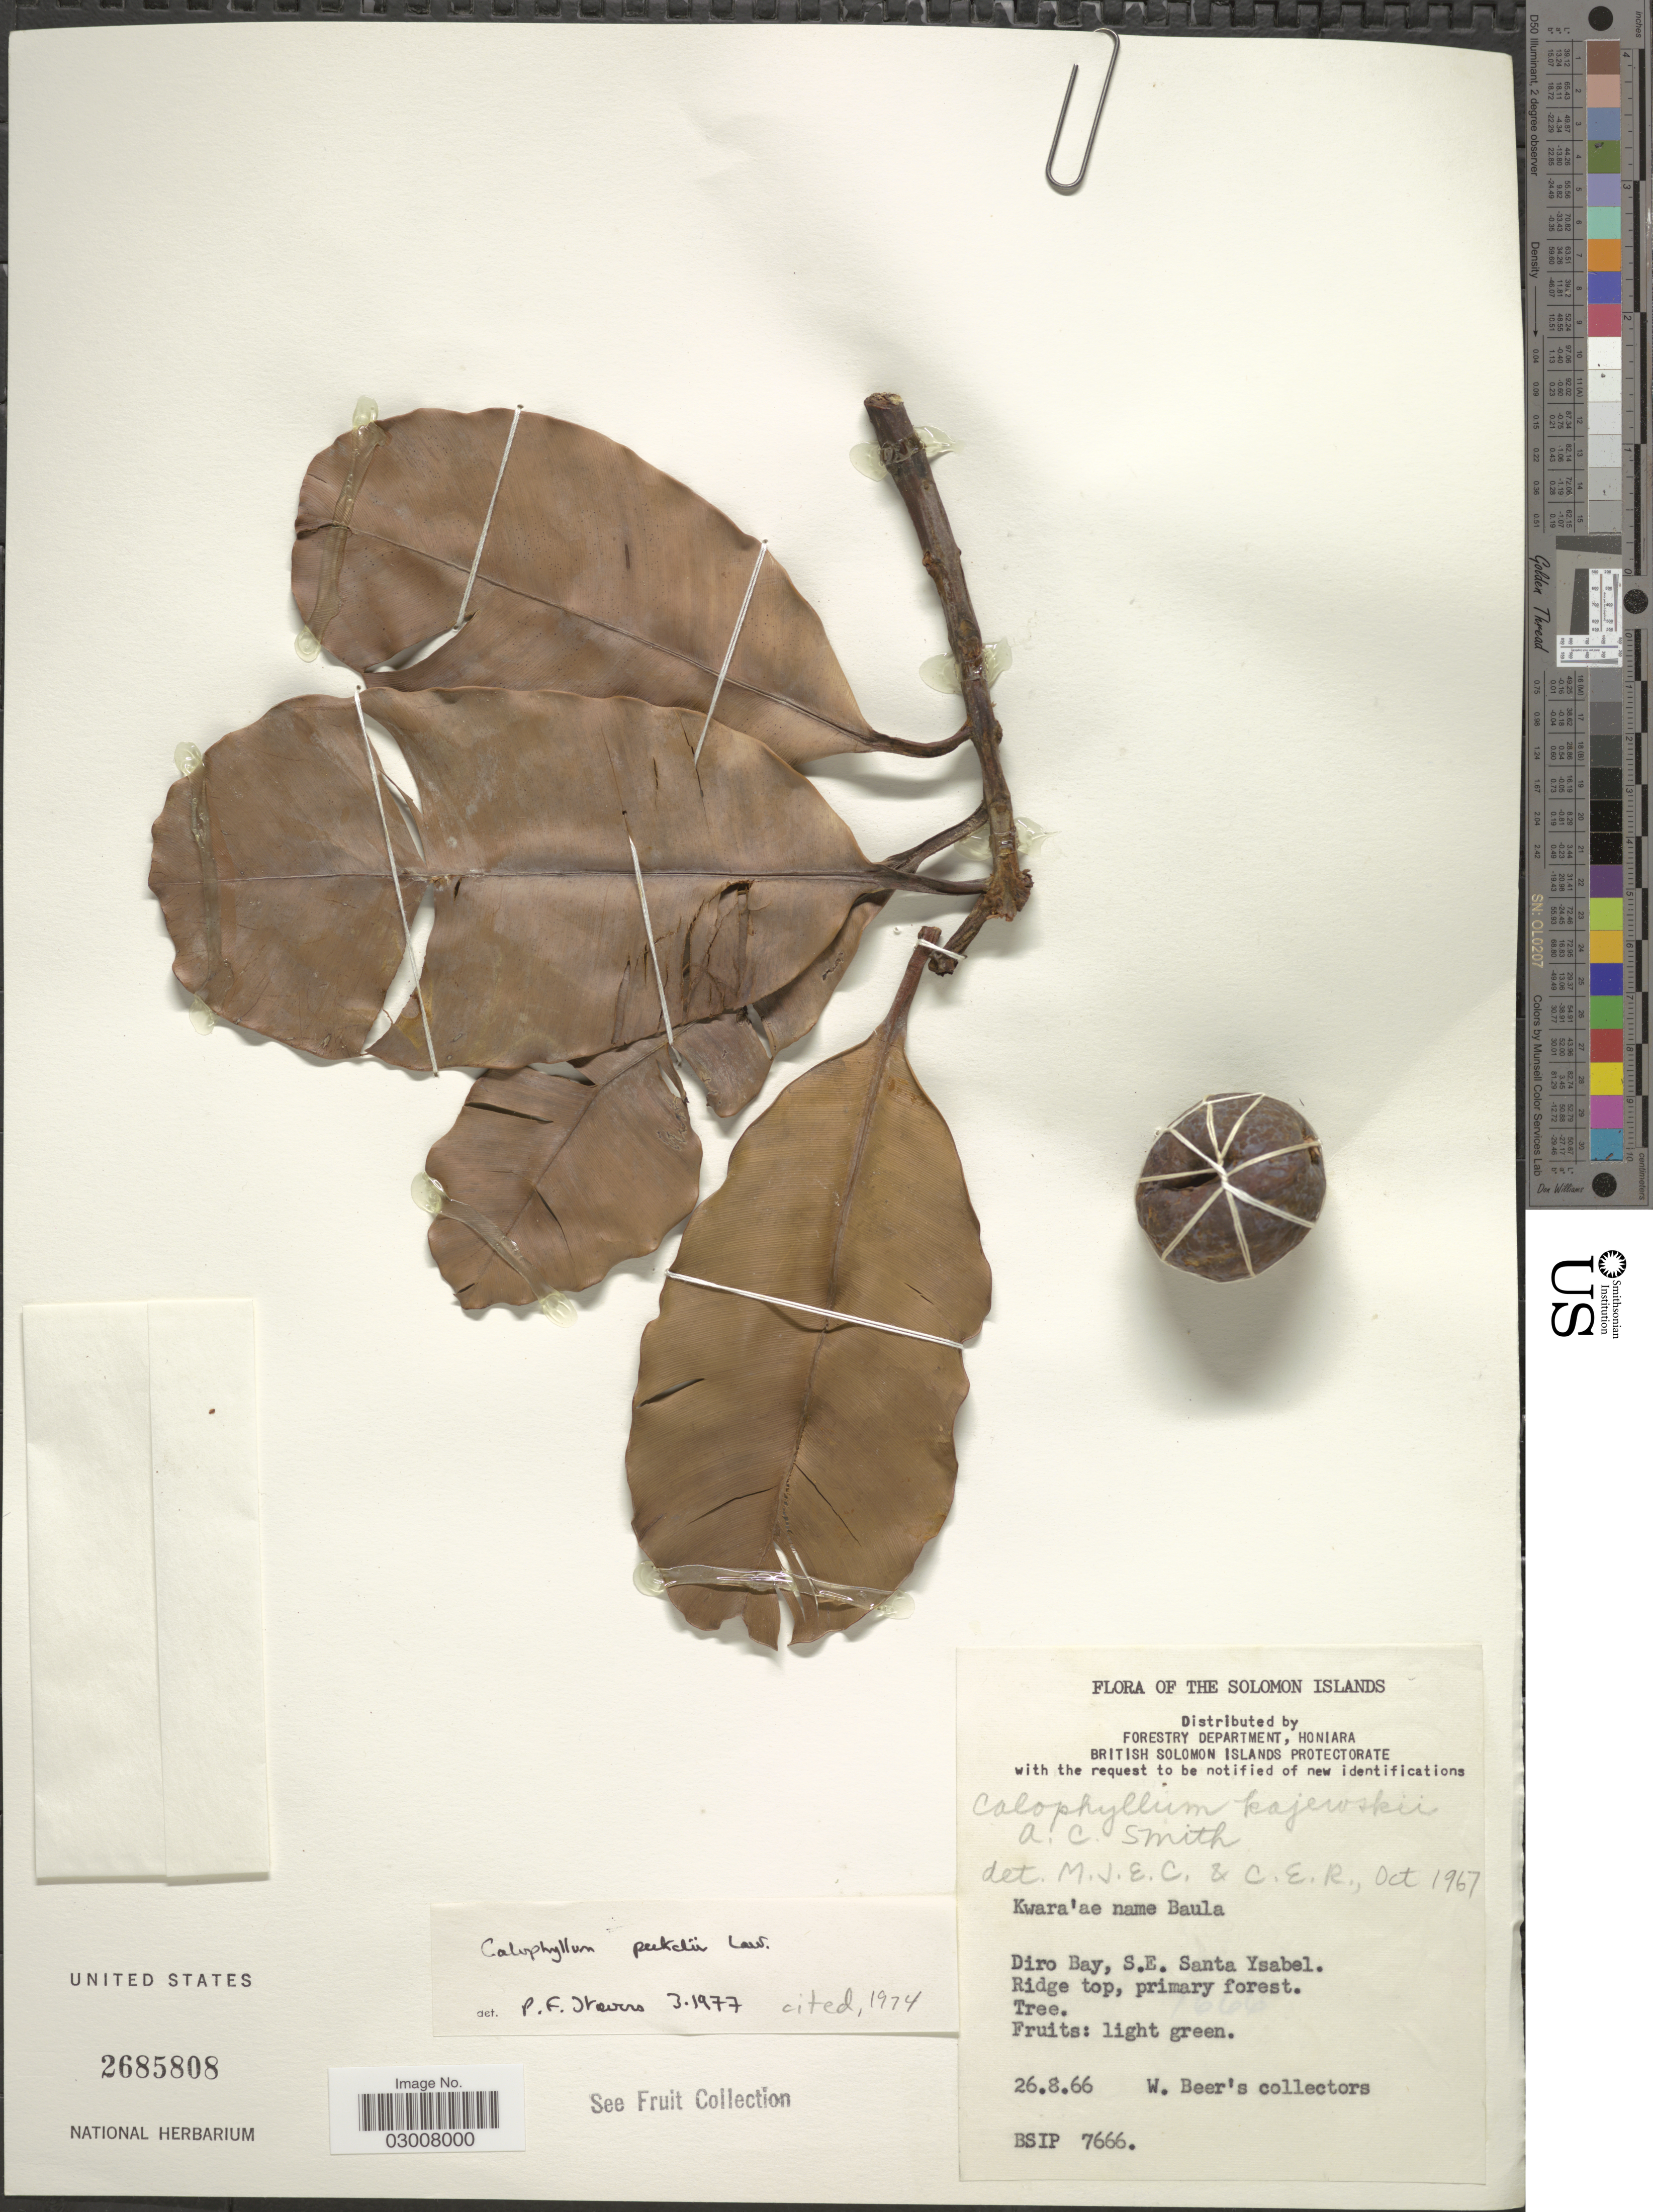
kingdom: Plantae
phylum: Tracheophyta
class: Magnoliopsida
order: Malpighiales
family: Calophyllaceae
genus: Calophyllum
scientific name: Calophyllum peekelii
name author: Lauterb.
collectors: W. Beer's Collectors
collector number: BSIP 7666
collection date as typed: Transcribed d/m/y: 26/8/66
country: Solomon Islands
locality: Diro Bay, S.E. Santa Ysabel.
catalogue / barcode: US 2685808